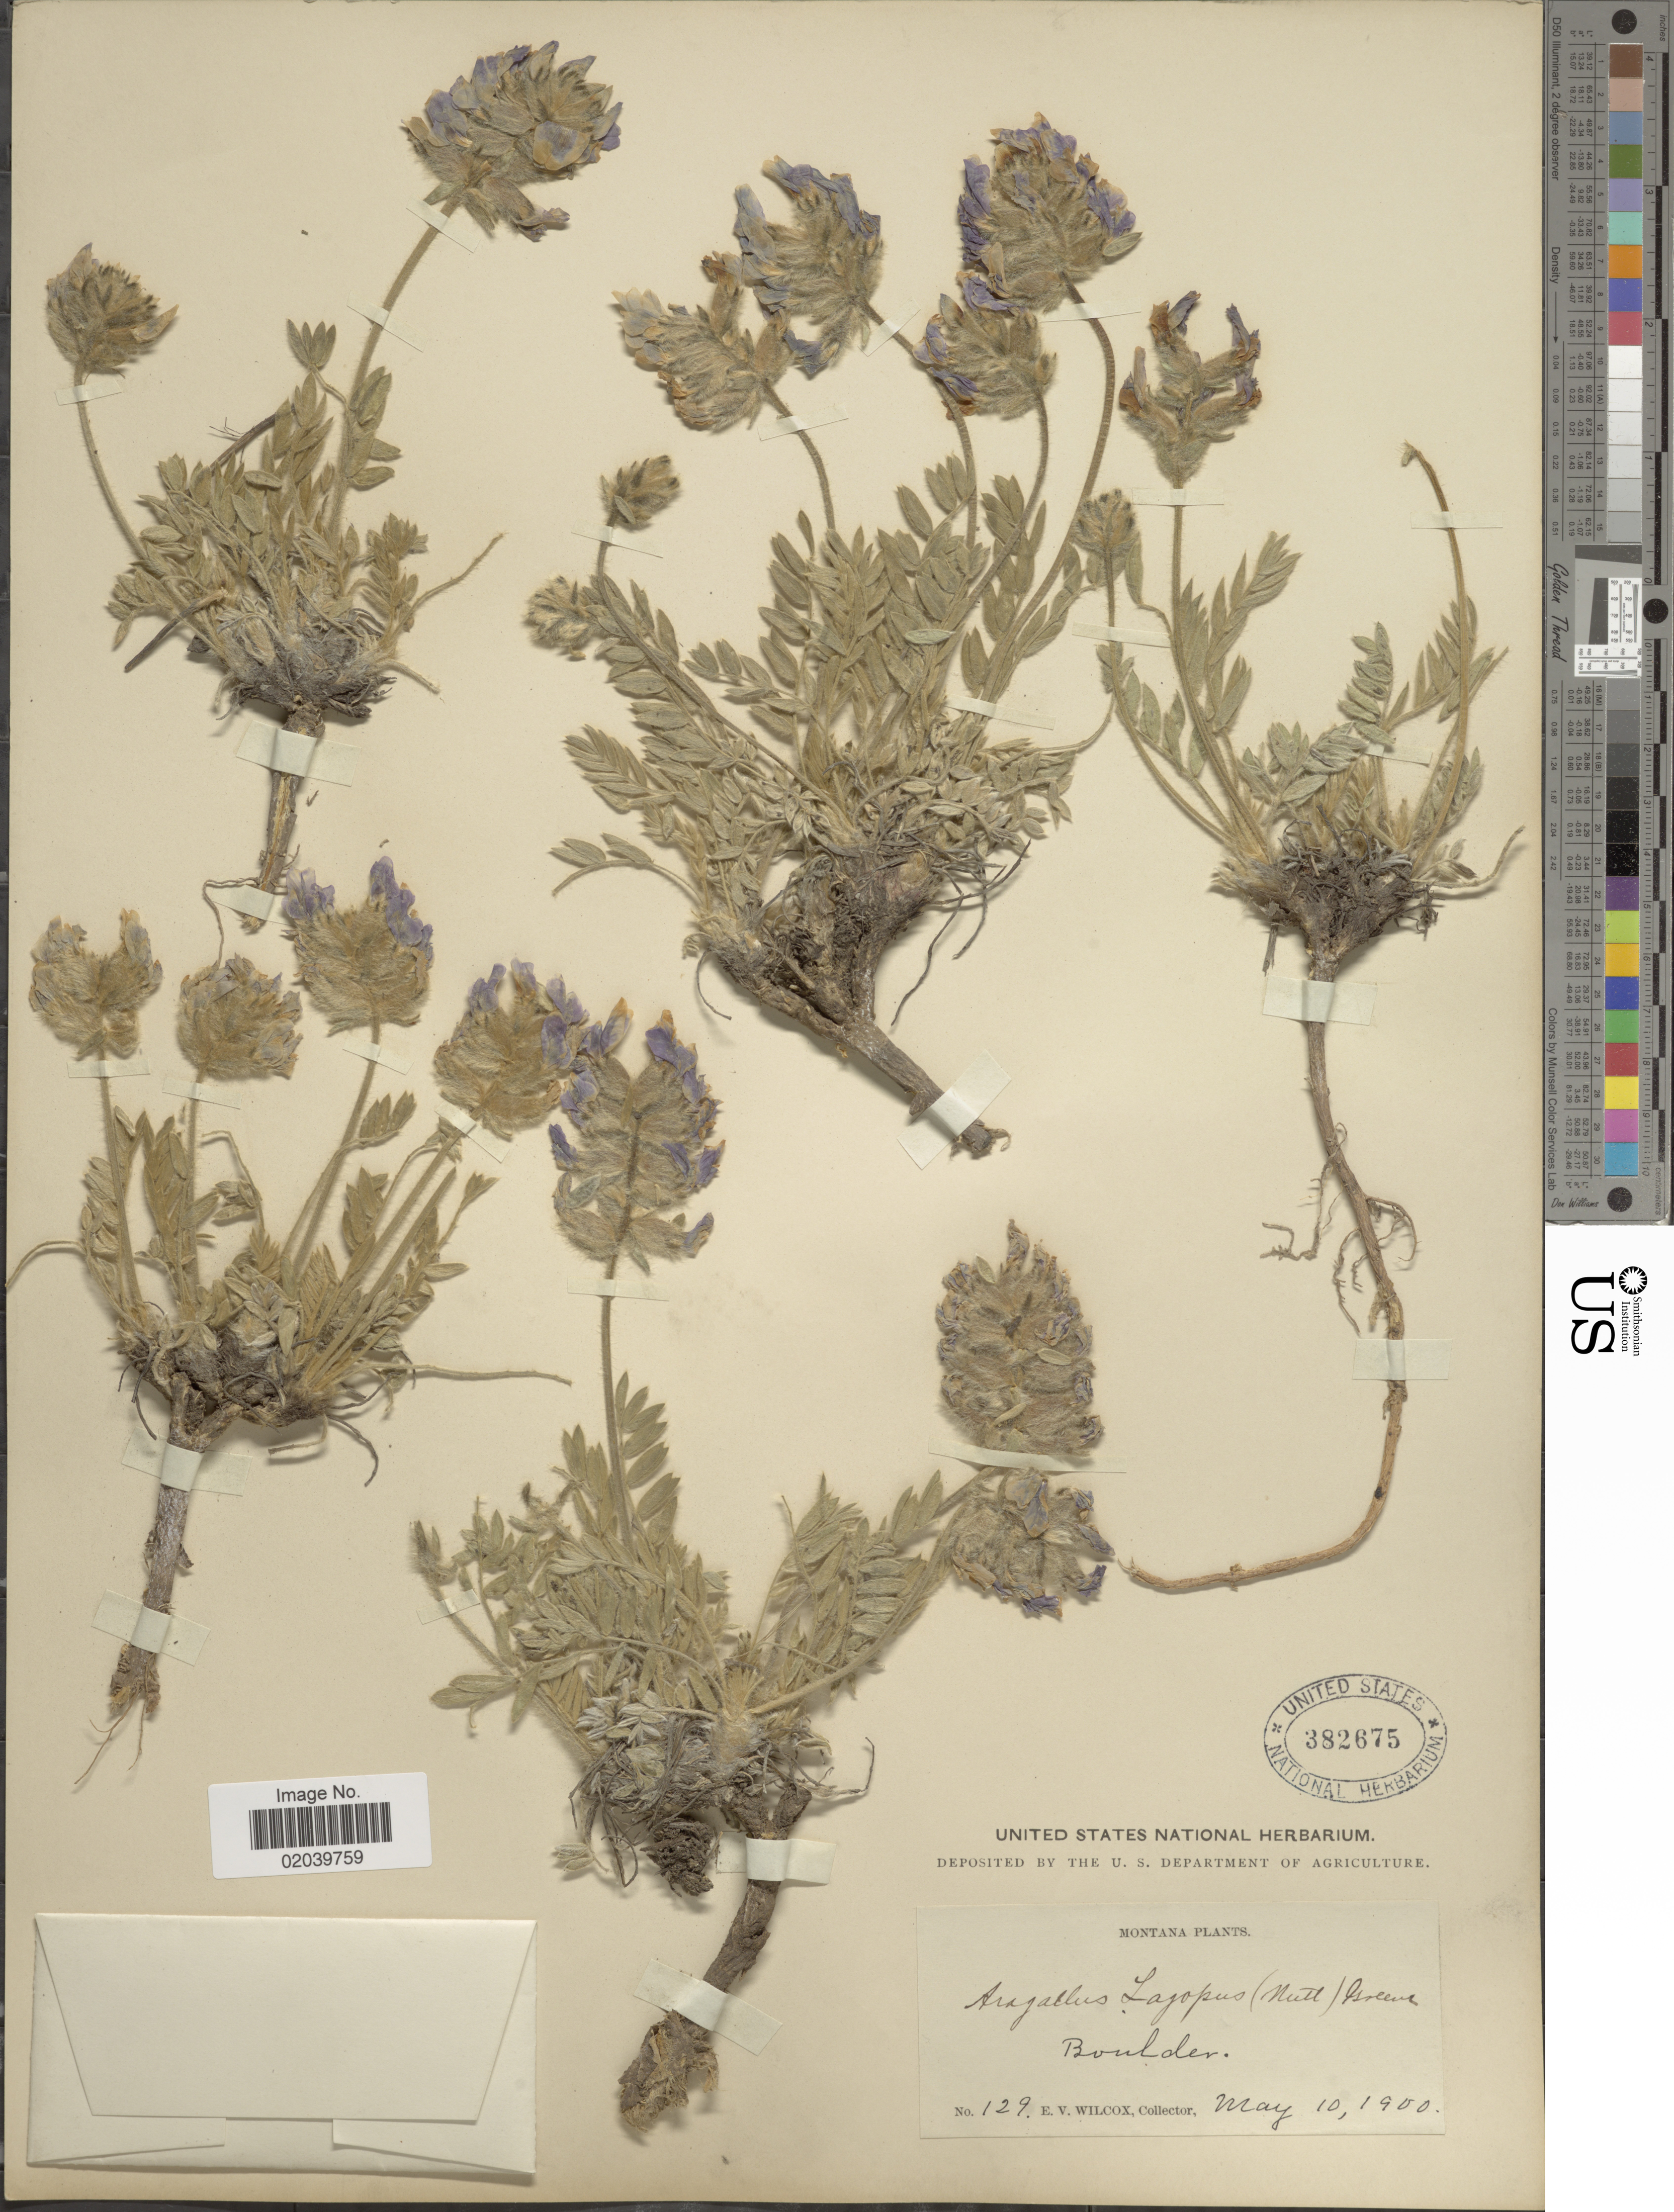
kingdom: Plantae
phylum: Tracheophyta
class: Magnoliopsida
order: Fabales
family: Fabaceae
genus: Oxytropis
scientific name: Oxytropis lagopus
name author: Nutt.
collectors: E. V. Wilcox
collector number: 129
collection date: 1900-05-10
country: United States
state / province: Montana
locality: Boulder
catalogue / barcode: US 382675